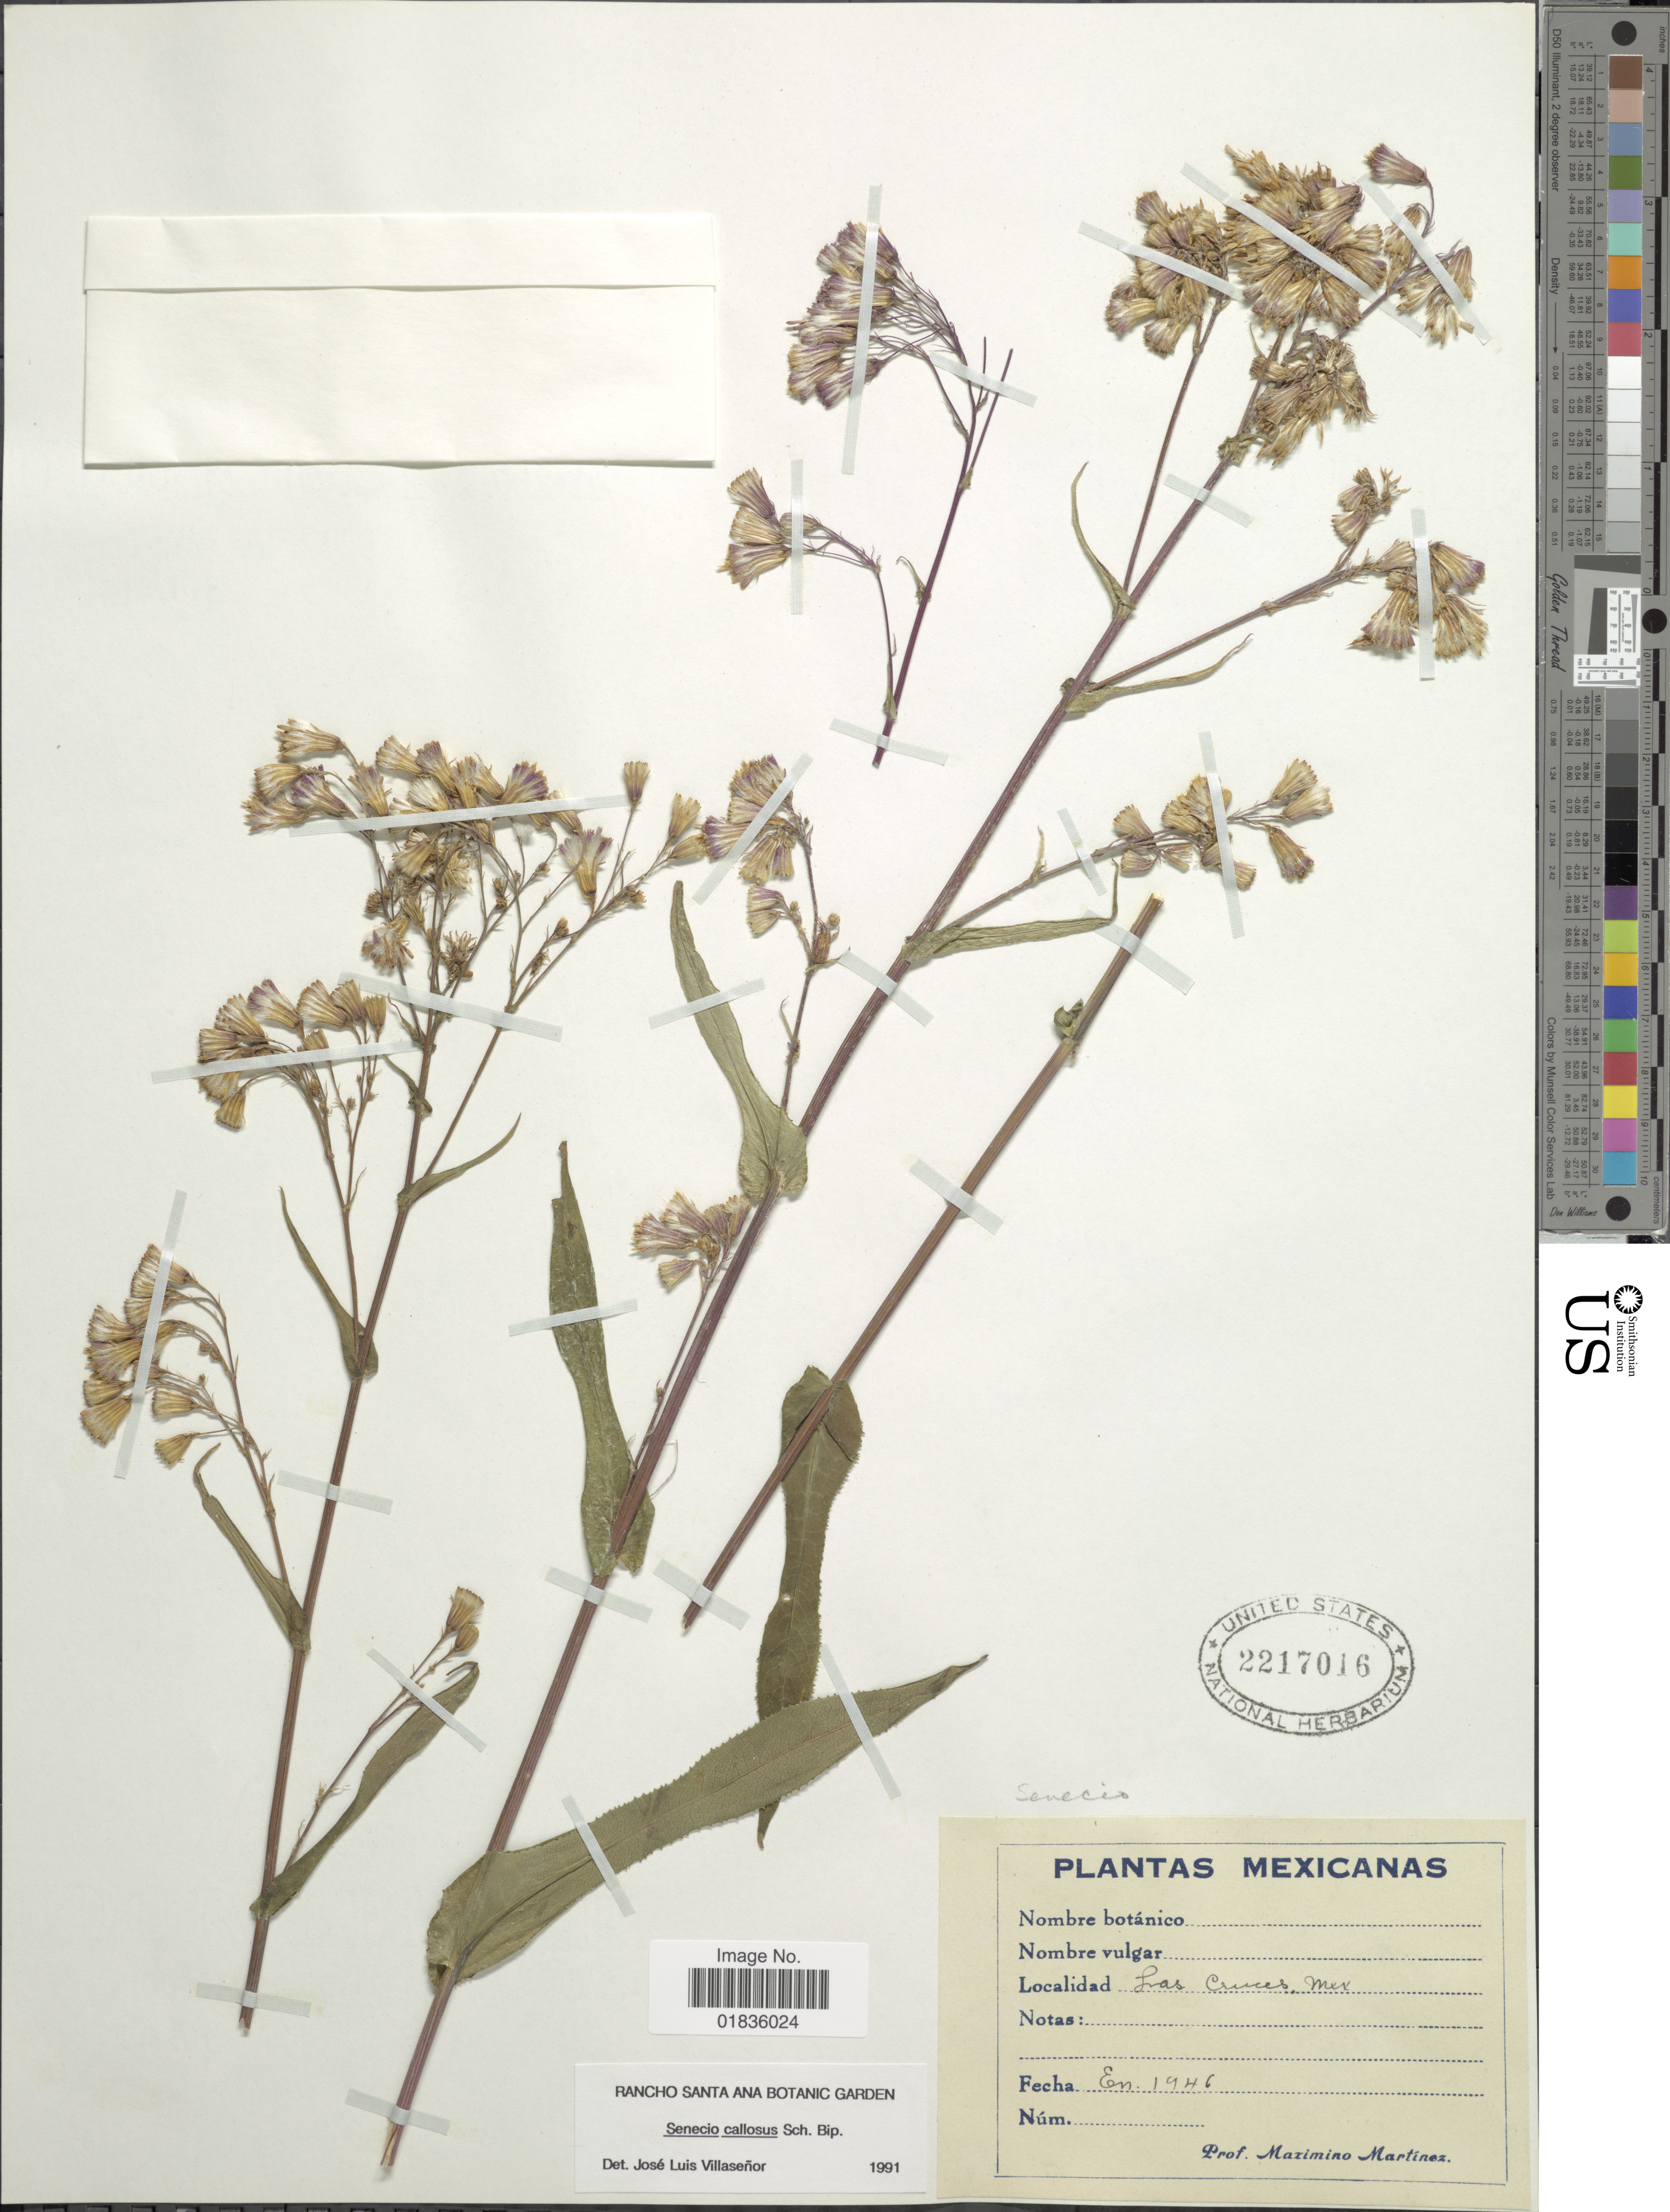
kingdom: Plantae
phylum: Tracheophyta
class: Magnoliopsida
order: Asterales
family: Asteraceae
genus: Senecio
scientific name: Senecio callosus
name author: Sch. Bip.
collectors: M. Martinez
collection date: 1946-01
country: Mexico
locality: Las Cruces.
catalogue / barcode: US 2217016